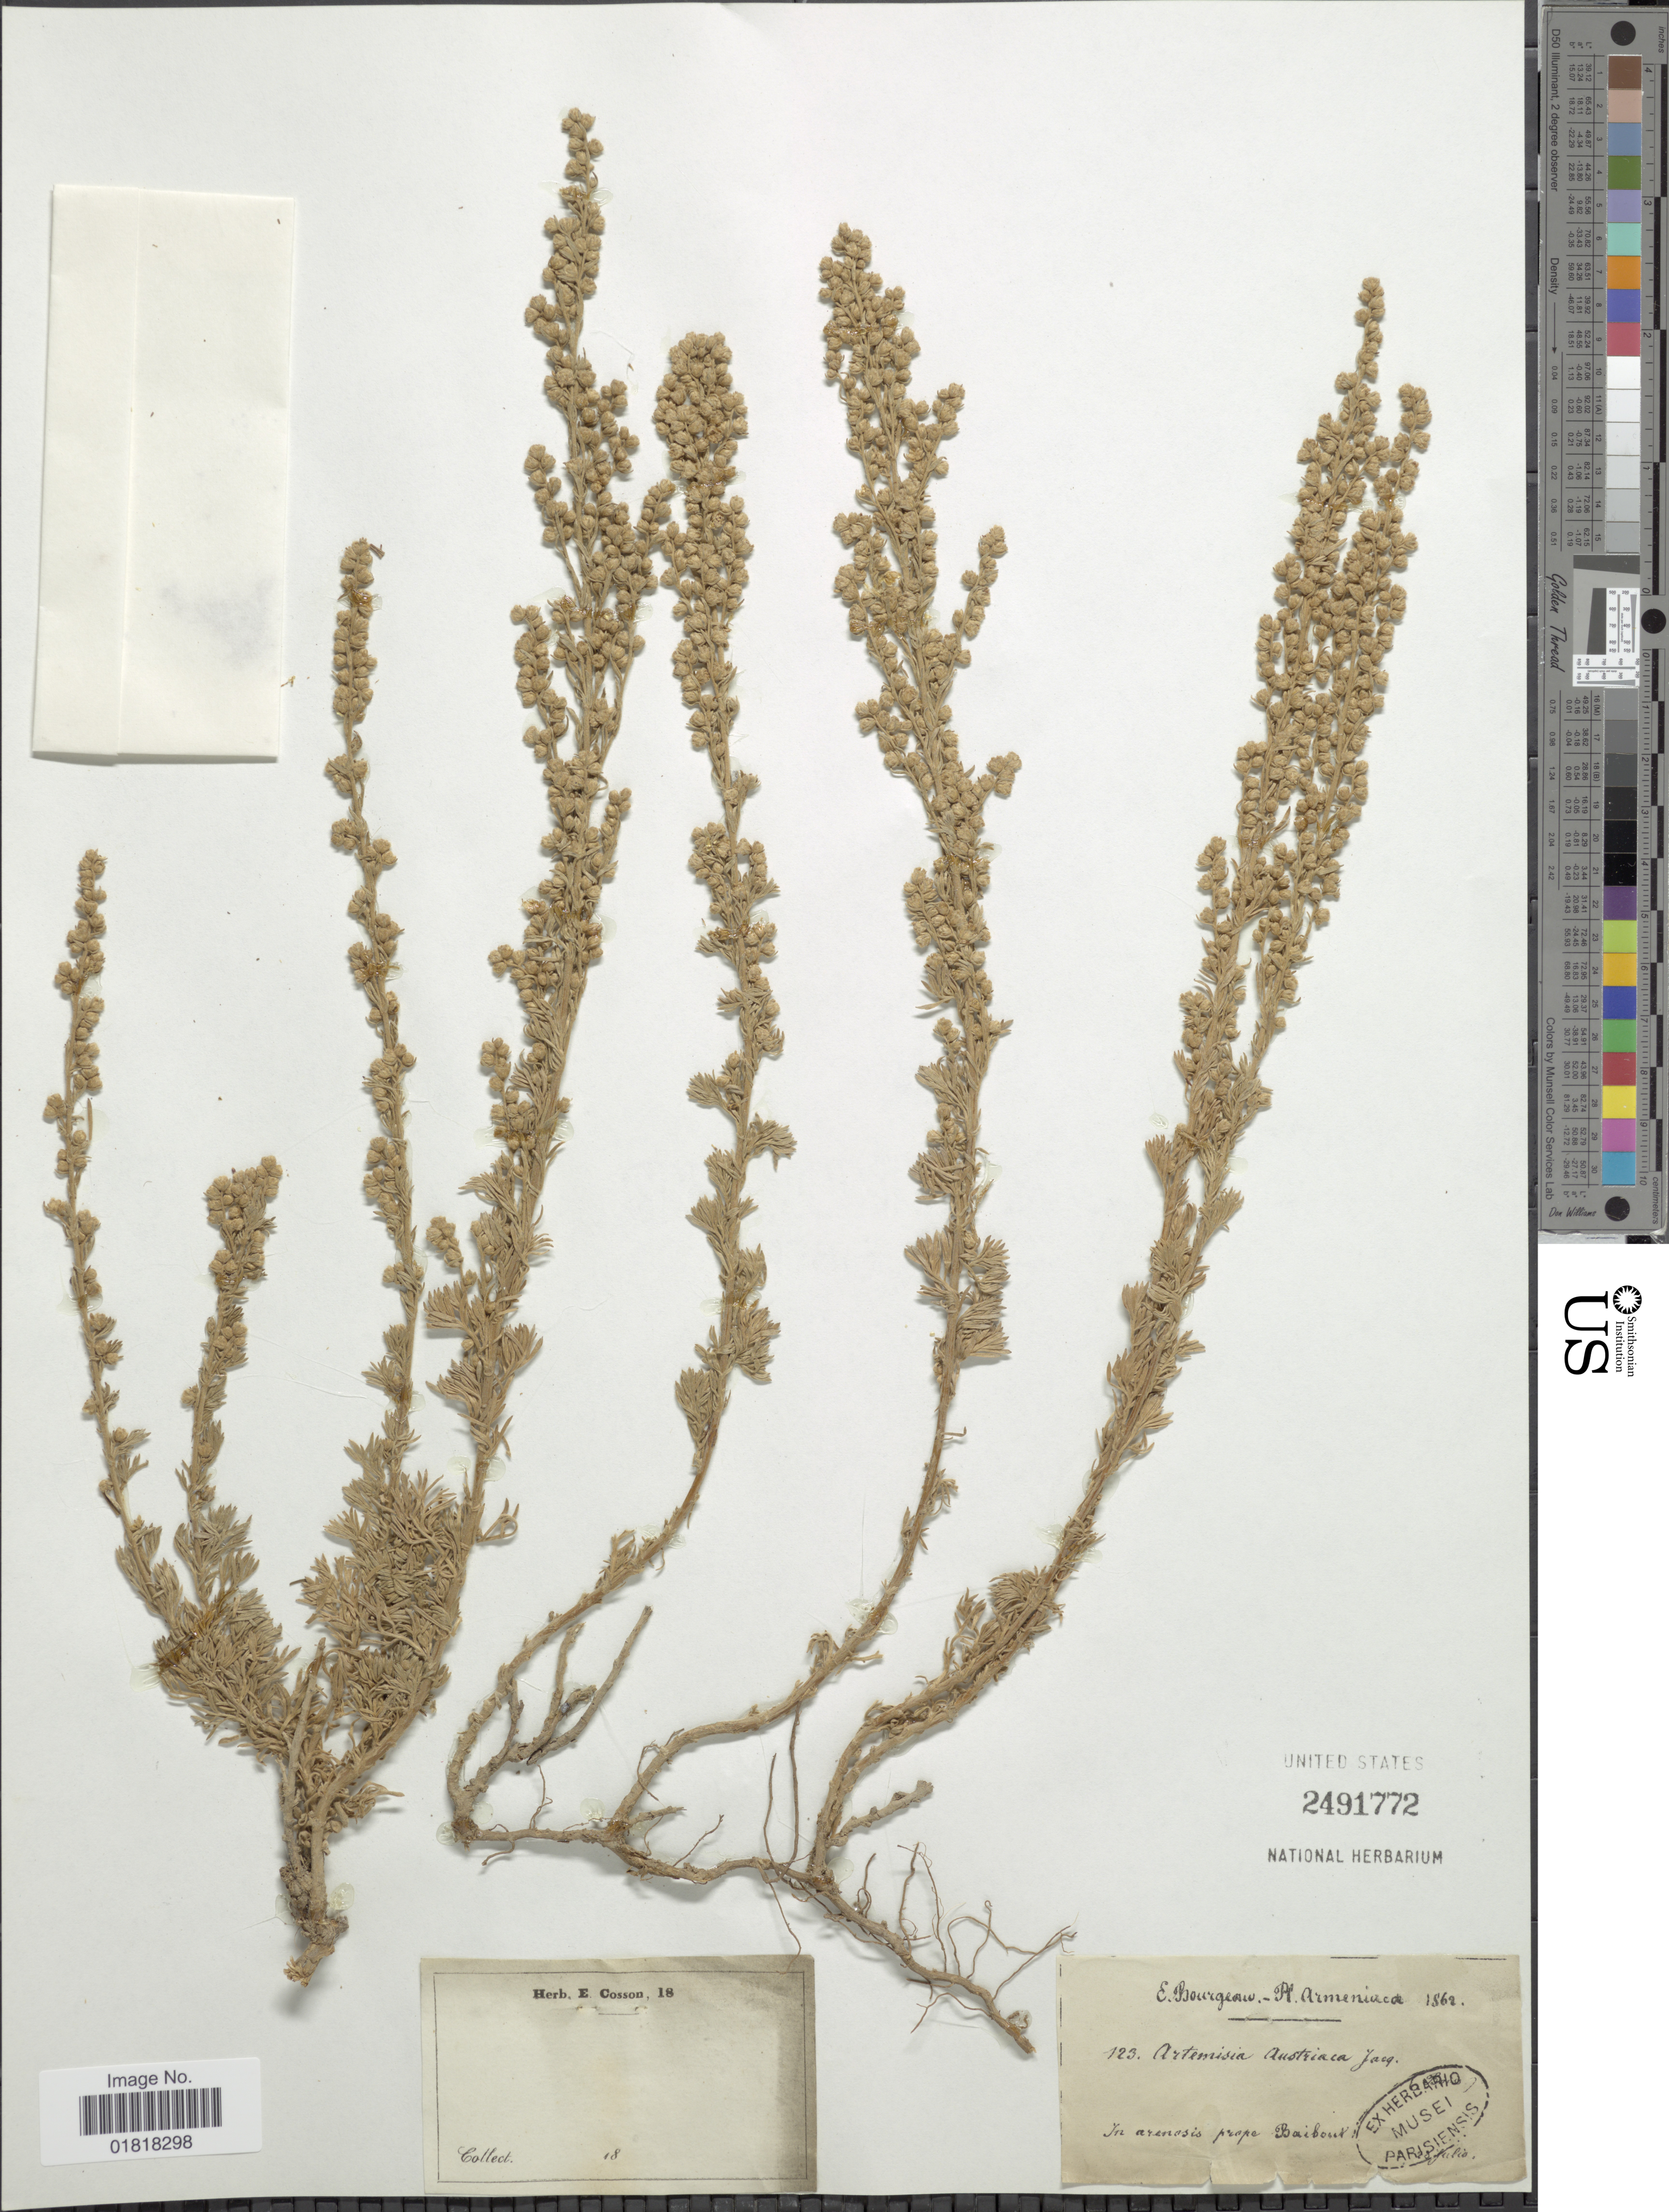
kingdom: Plantae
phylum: Tracheophyta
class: Magnoliopsida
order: Asterales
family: Asteraceae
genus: Artemisia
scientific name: Artemisia austriaca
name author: Jacq.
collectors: E. Bourgeau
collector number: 123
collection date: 1862-07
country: Turkey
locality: In arenosis prope Baibout.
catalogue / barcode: US 2491772